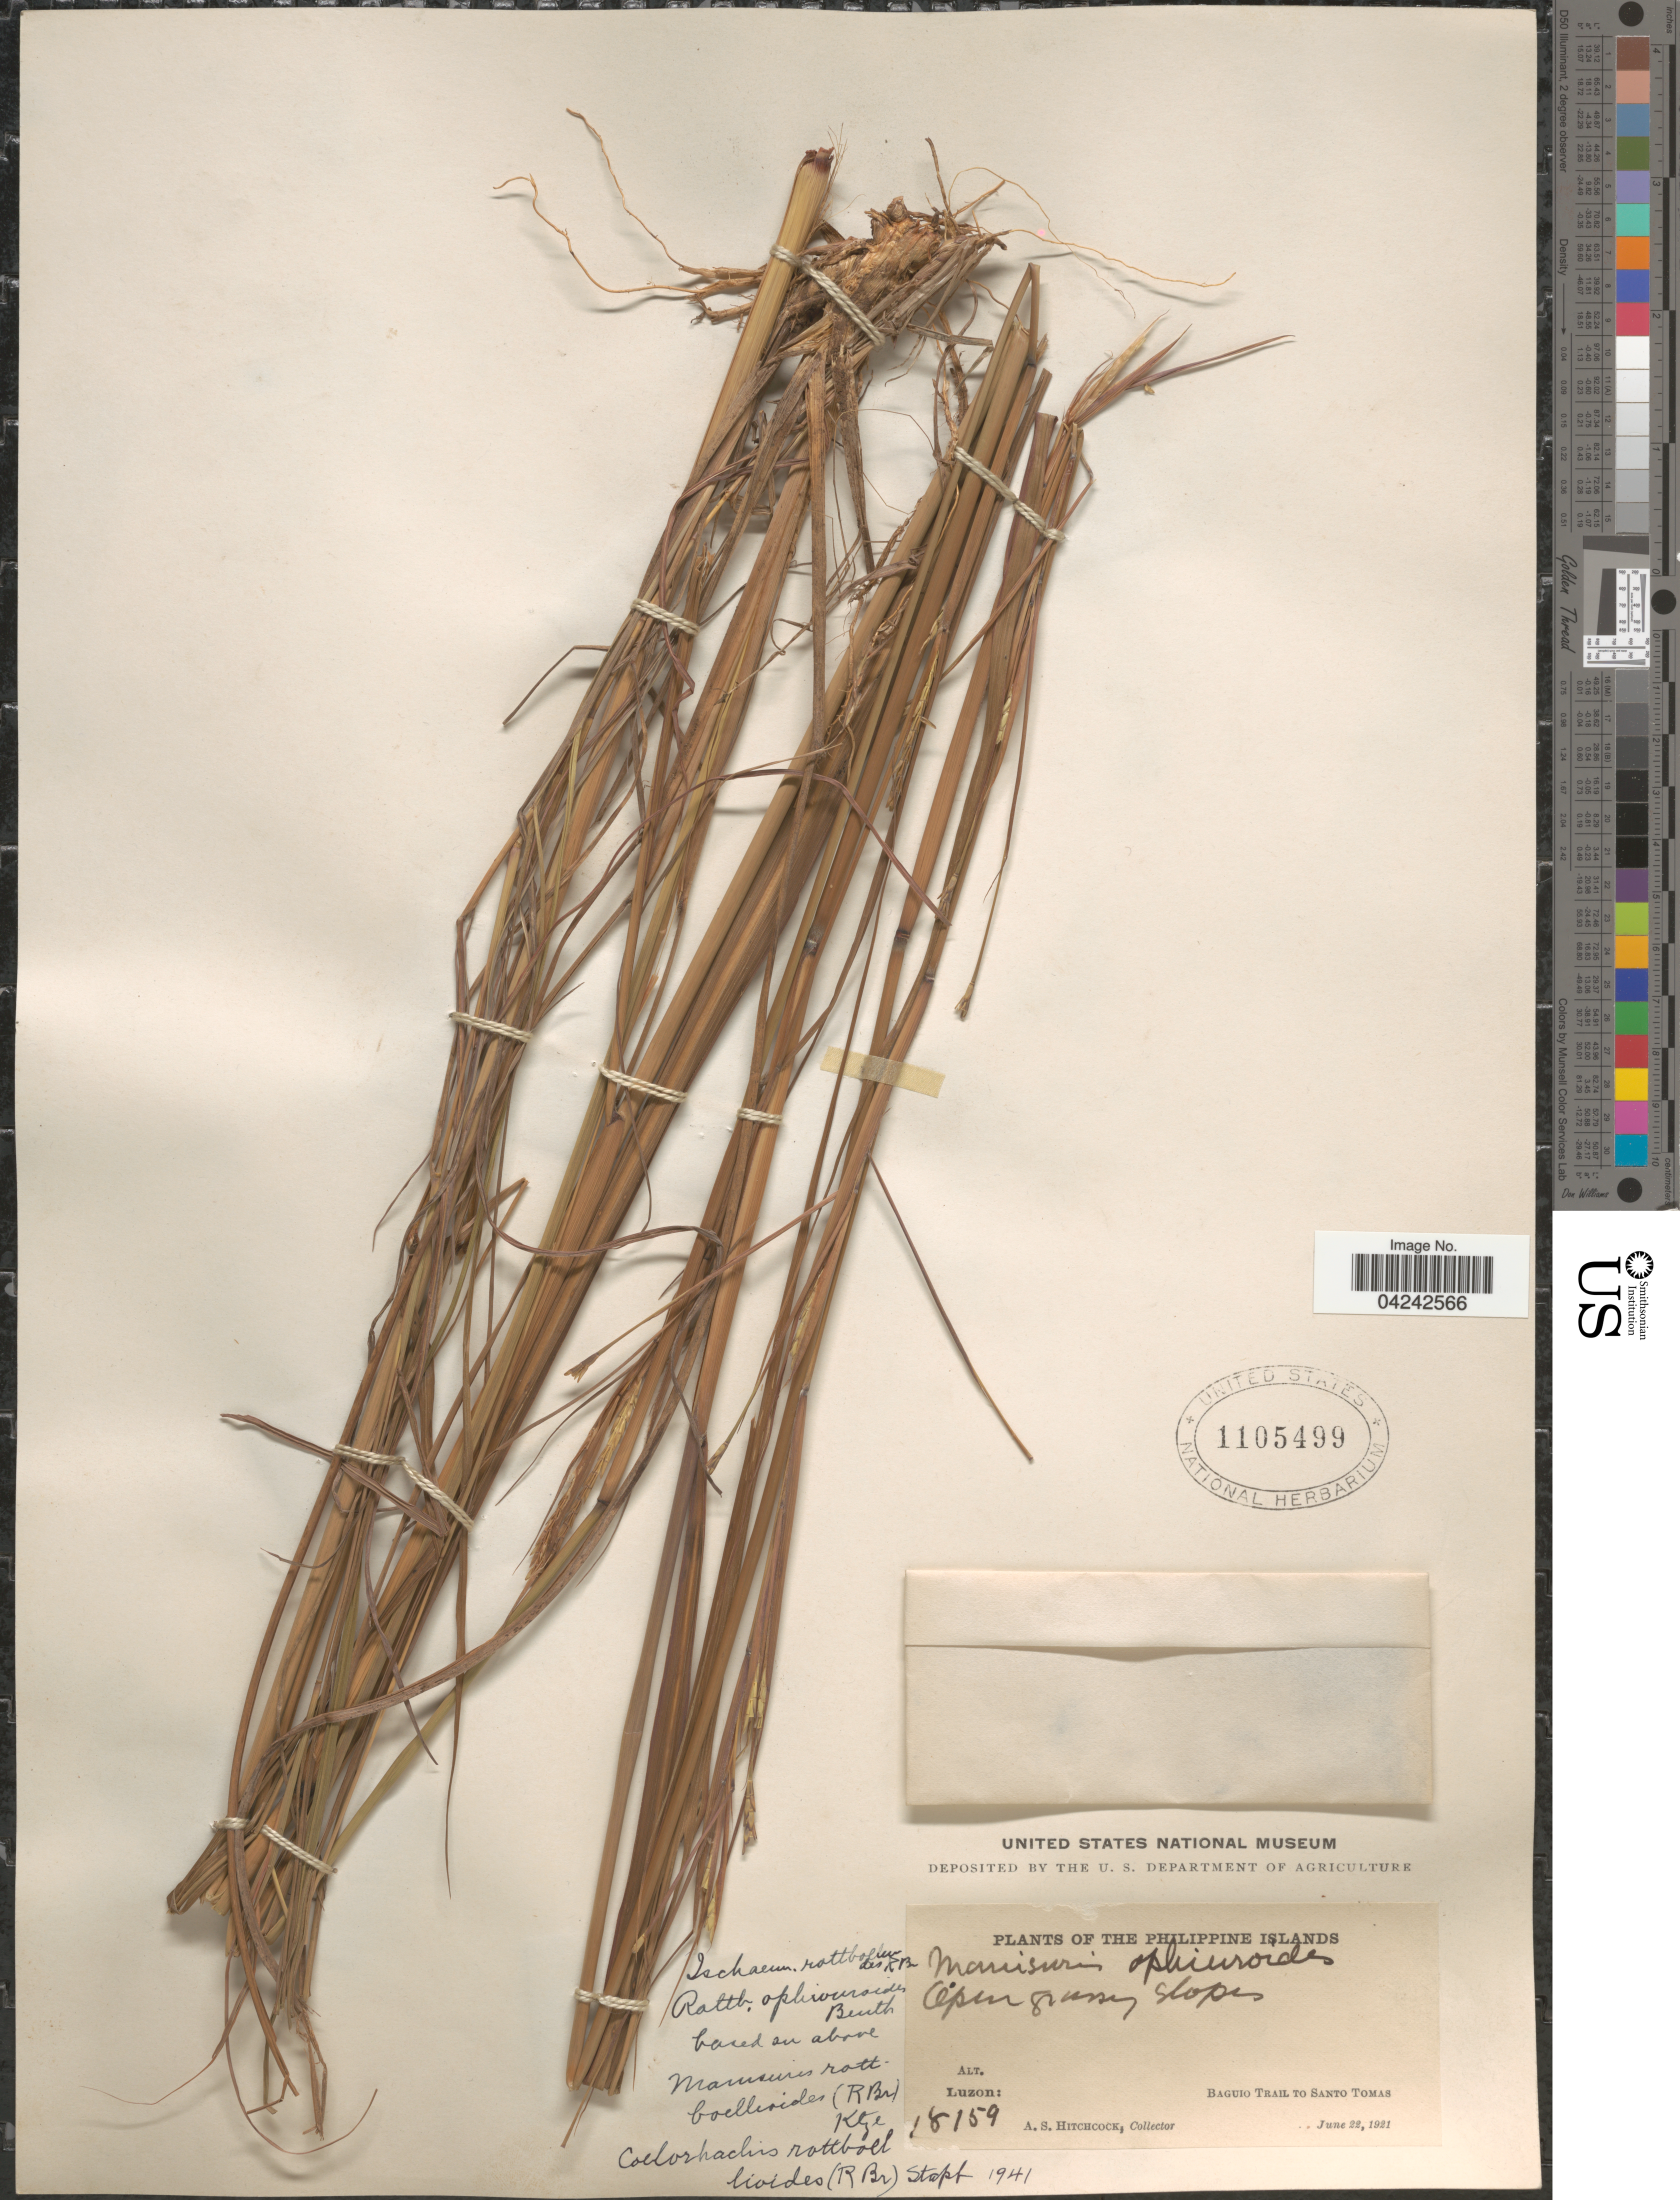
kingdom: Plantae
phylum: Tracheophyta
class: Liliopsida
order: Poales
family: Poaceae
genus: Rottboellia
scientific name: Rottboellia rottboellioides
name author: (R. Br.) Druce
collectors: A. S. Hitchcock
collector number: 18159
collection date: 1921-06-22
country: Philippines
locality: Philippine Islands. Luzon: Baguio Trail to Santo Tomas.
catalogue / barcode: US 1105499